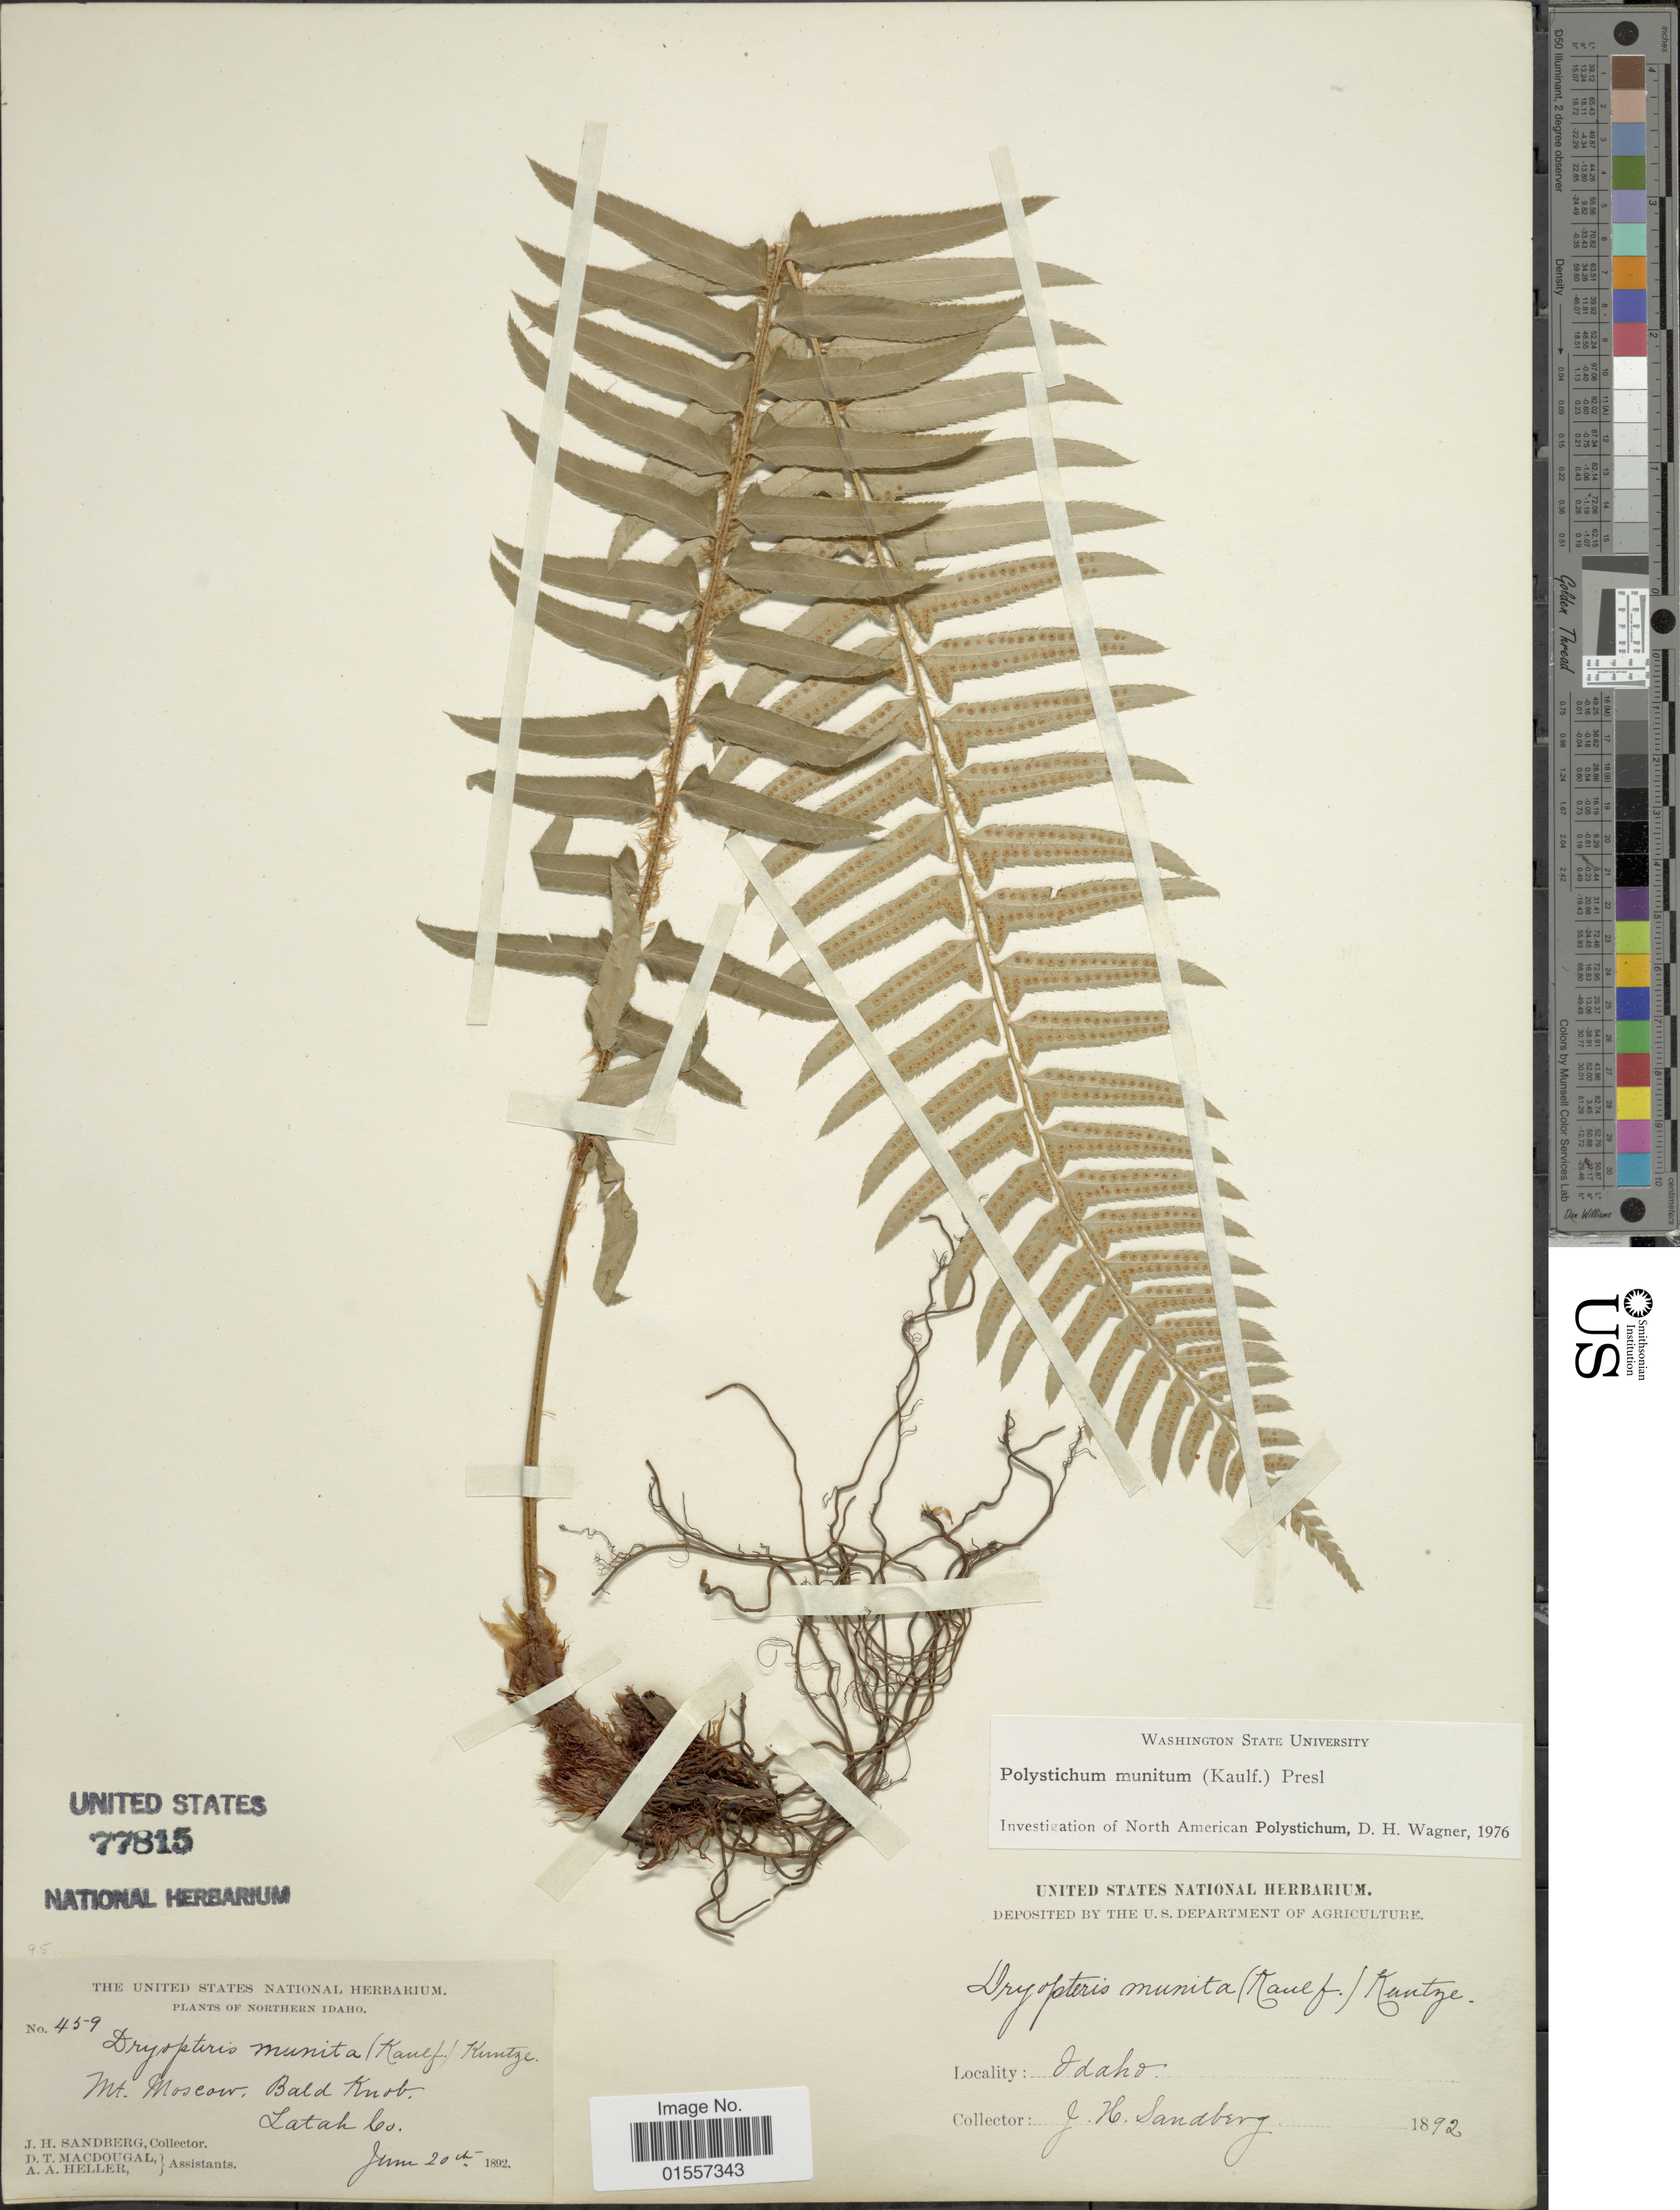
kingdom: Plantae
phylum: Tracheophyta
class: Polypodiopsida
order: Polypodiales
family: Dryopteridaceae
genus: Polystichum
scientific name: Polystichum munitum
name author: (Kaulf.) C. Presl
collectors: J. H. Sandberg, D. T. MacDougal & A. A. Heller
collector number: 459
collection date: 1892-06-20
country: United States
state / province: Idaho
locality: Northern Idaho, Mt. Moseow, Bald Knob, Latah Co.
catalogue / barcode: US 77815